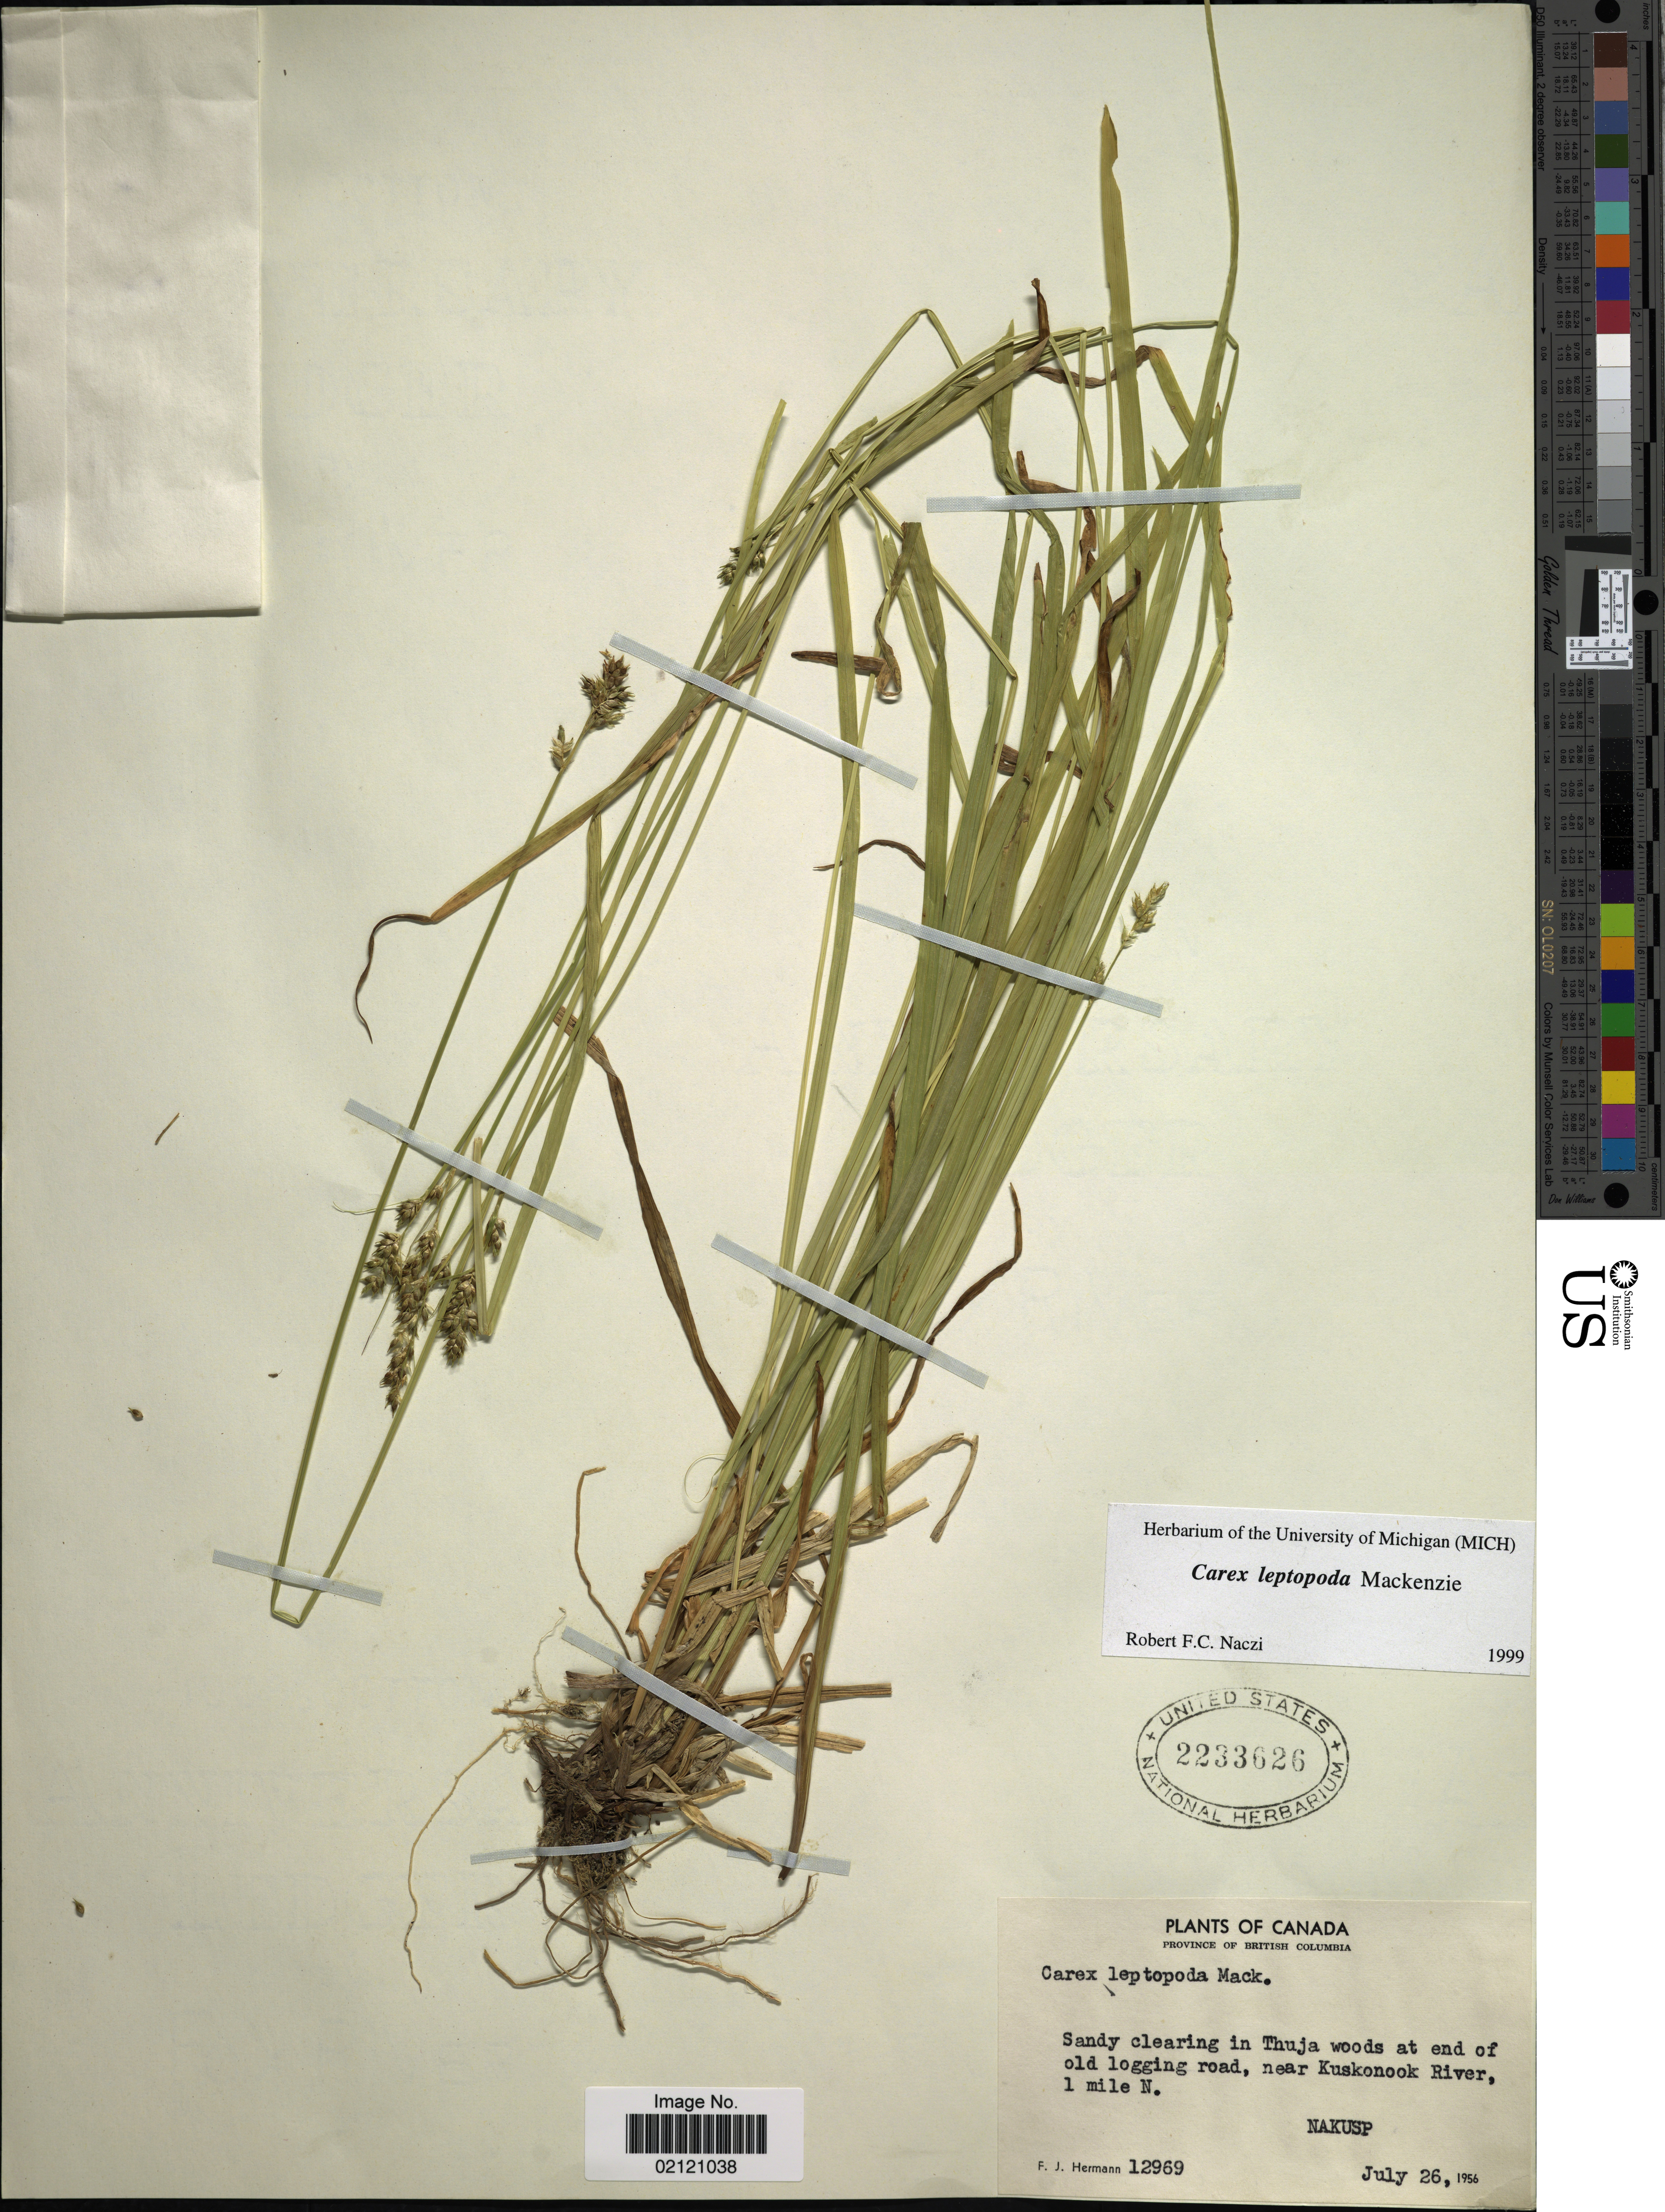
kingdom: Plantae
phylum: Tracheophyta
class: Liliopsida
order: Poales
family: Cyperaceae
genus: Carex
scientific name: Carex leptopoda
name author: Mack.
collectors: F. J. Hermann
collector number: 12969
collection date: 1956-07-26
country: Canada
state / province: British Columbia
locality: Sandy clearing in Thuja woods at end of old logging road, near Kuskonook River, 1 mile N. Nakusp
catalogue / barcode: US 2233626